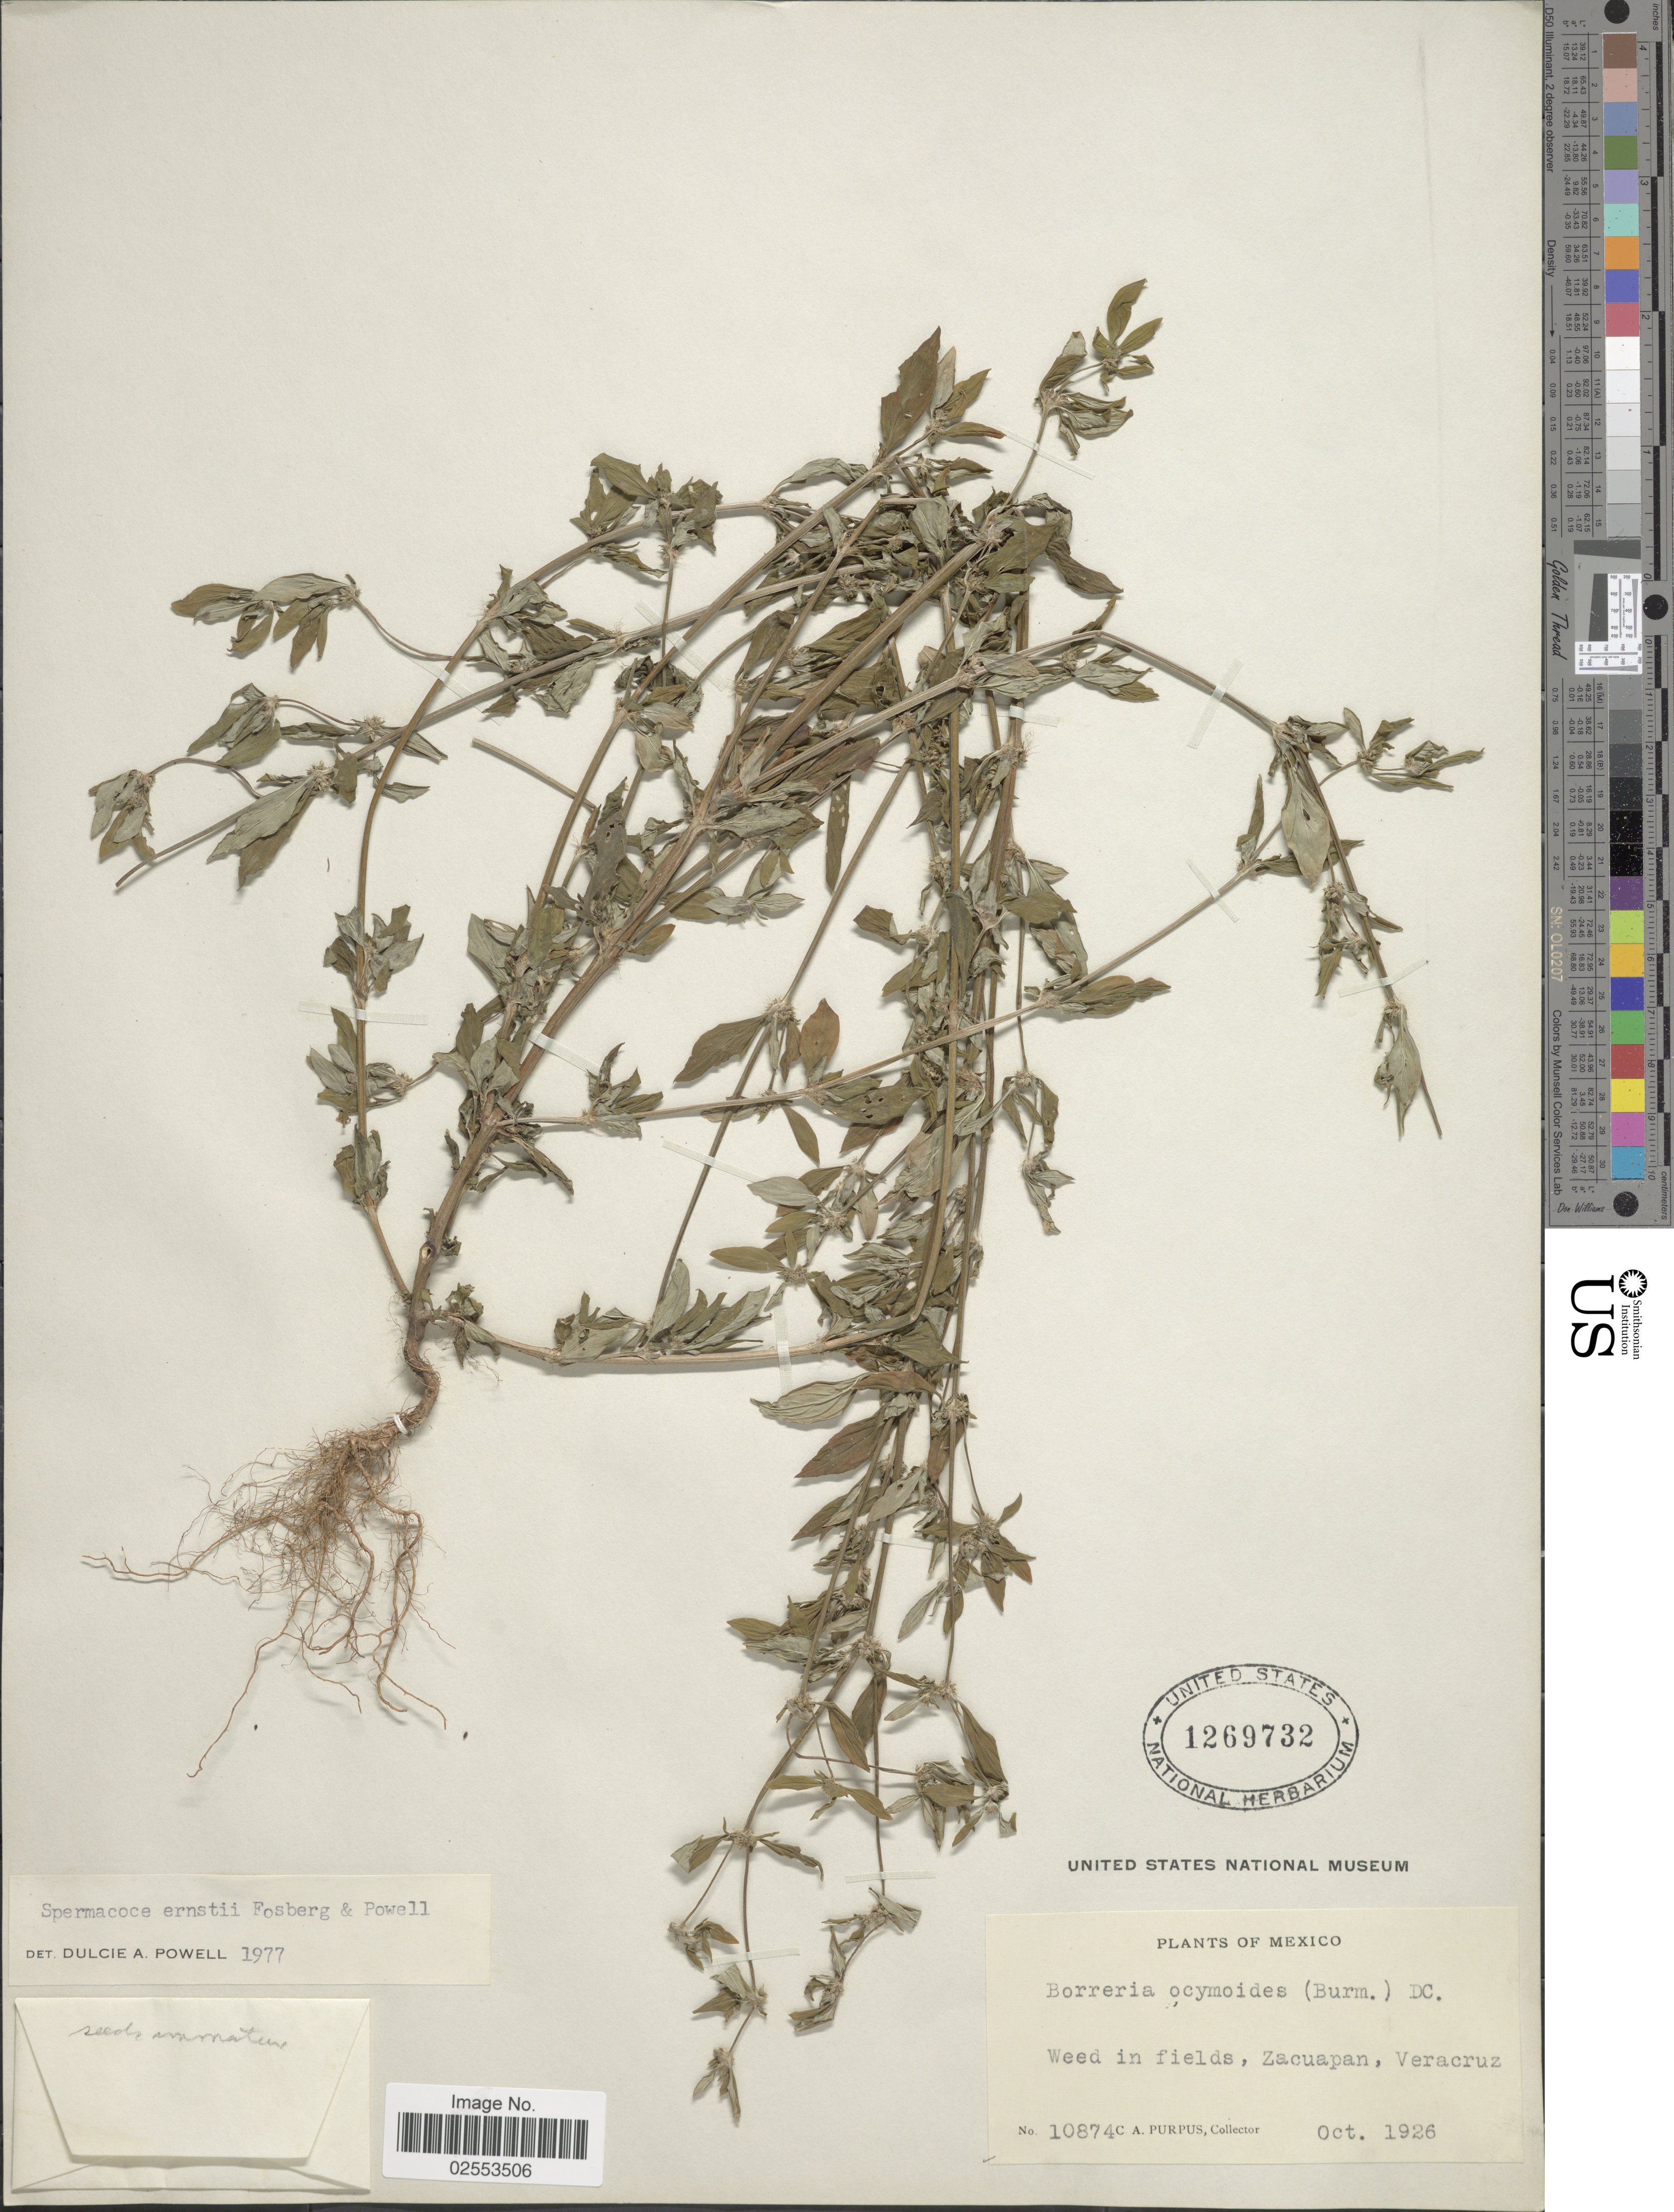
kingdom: Plantae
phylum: Tracheophyta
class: Magnoliopsida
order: Gentianales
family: Rubiaceae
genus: Spermacoce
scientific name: Spermacoce ernstii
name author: Fosberg & D.A. Powell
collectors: C. A. Purpus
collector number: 10874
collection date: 1926-10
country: Mexico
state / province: Veracruz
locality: Zacuapan, Veracruz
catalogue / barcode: US 1269732